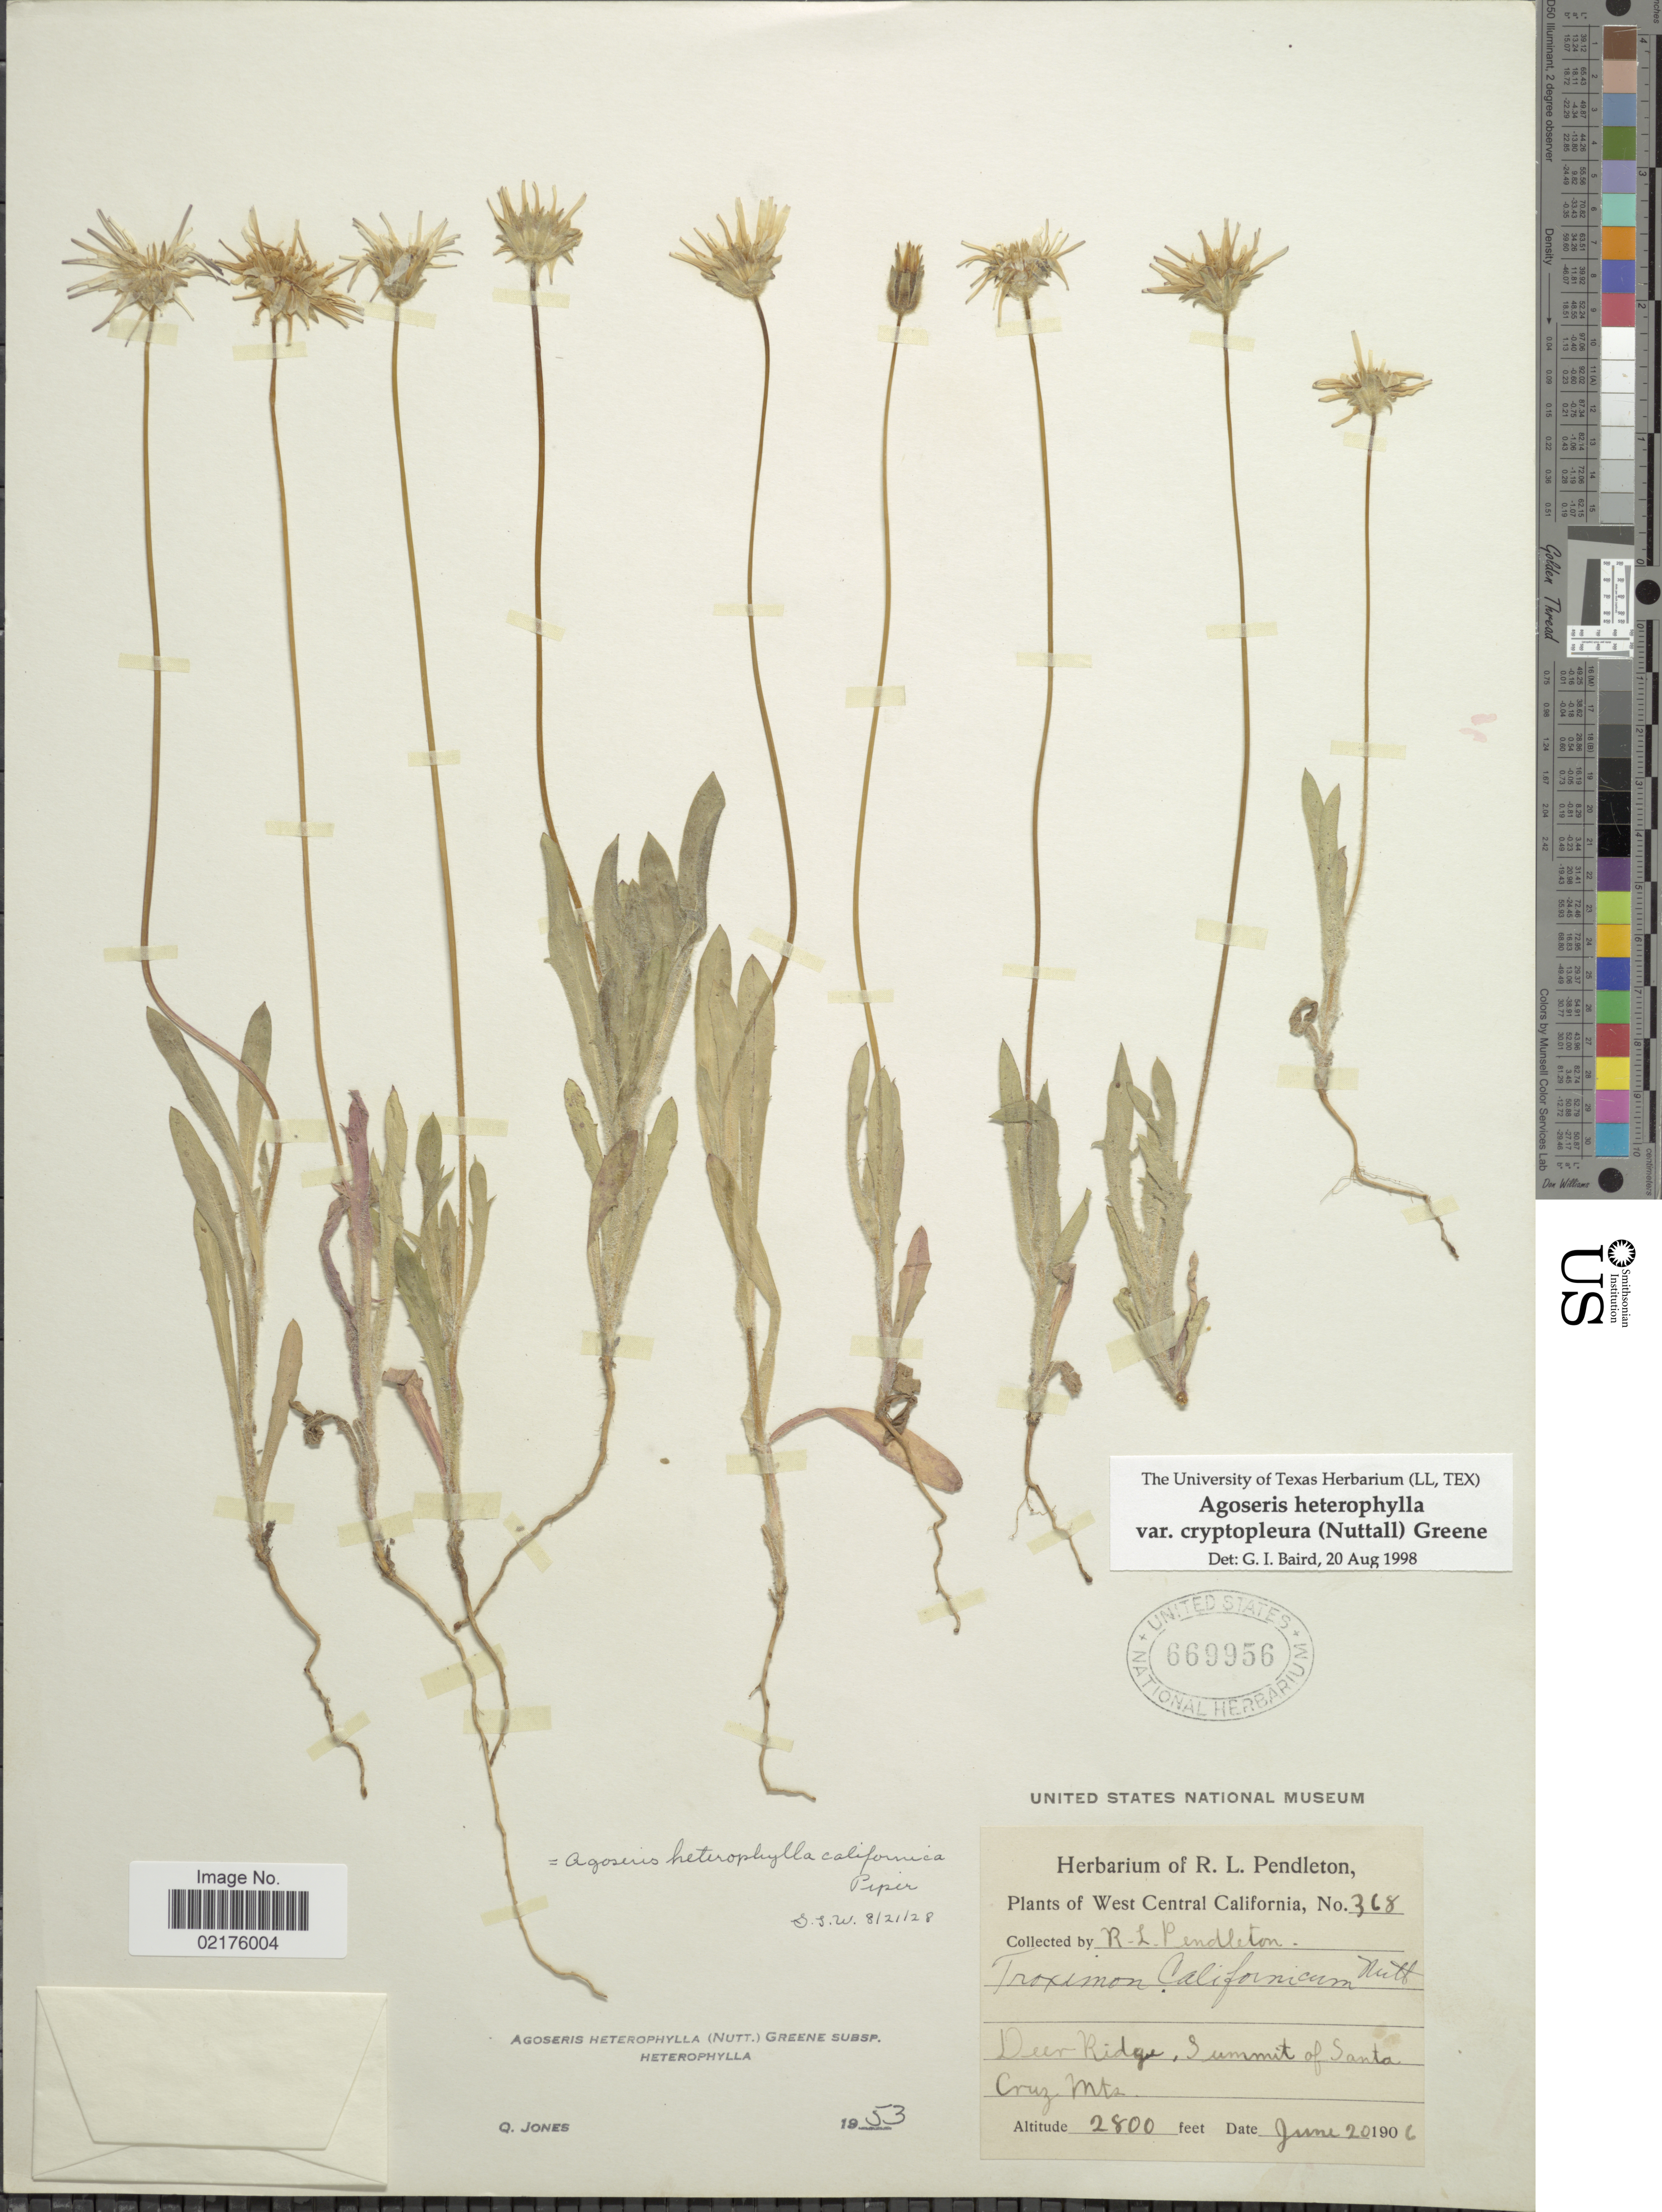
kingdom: Plantae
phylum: Tracheophyta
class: Magnoliopsida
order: Asterales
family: Asteraceae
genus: Agoseris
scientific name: Agoseris heterophylla var. cryptopleura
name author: (Nutt.) Greene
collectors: R. Pendleton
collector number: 368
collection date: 1906-06-20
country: United States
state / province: California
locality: West Central California, Deer Ridge, Summit of Santa Cruz Mts.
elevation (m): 853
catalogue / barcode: US 669956